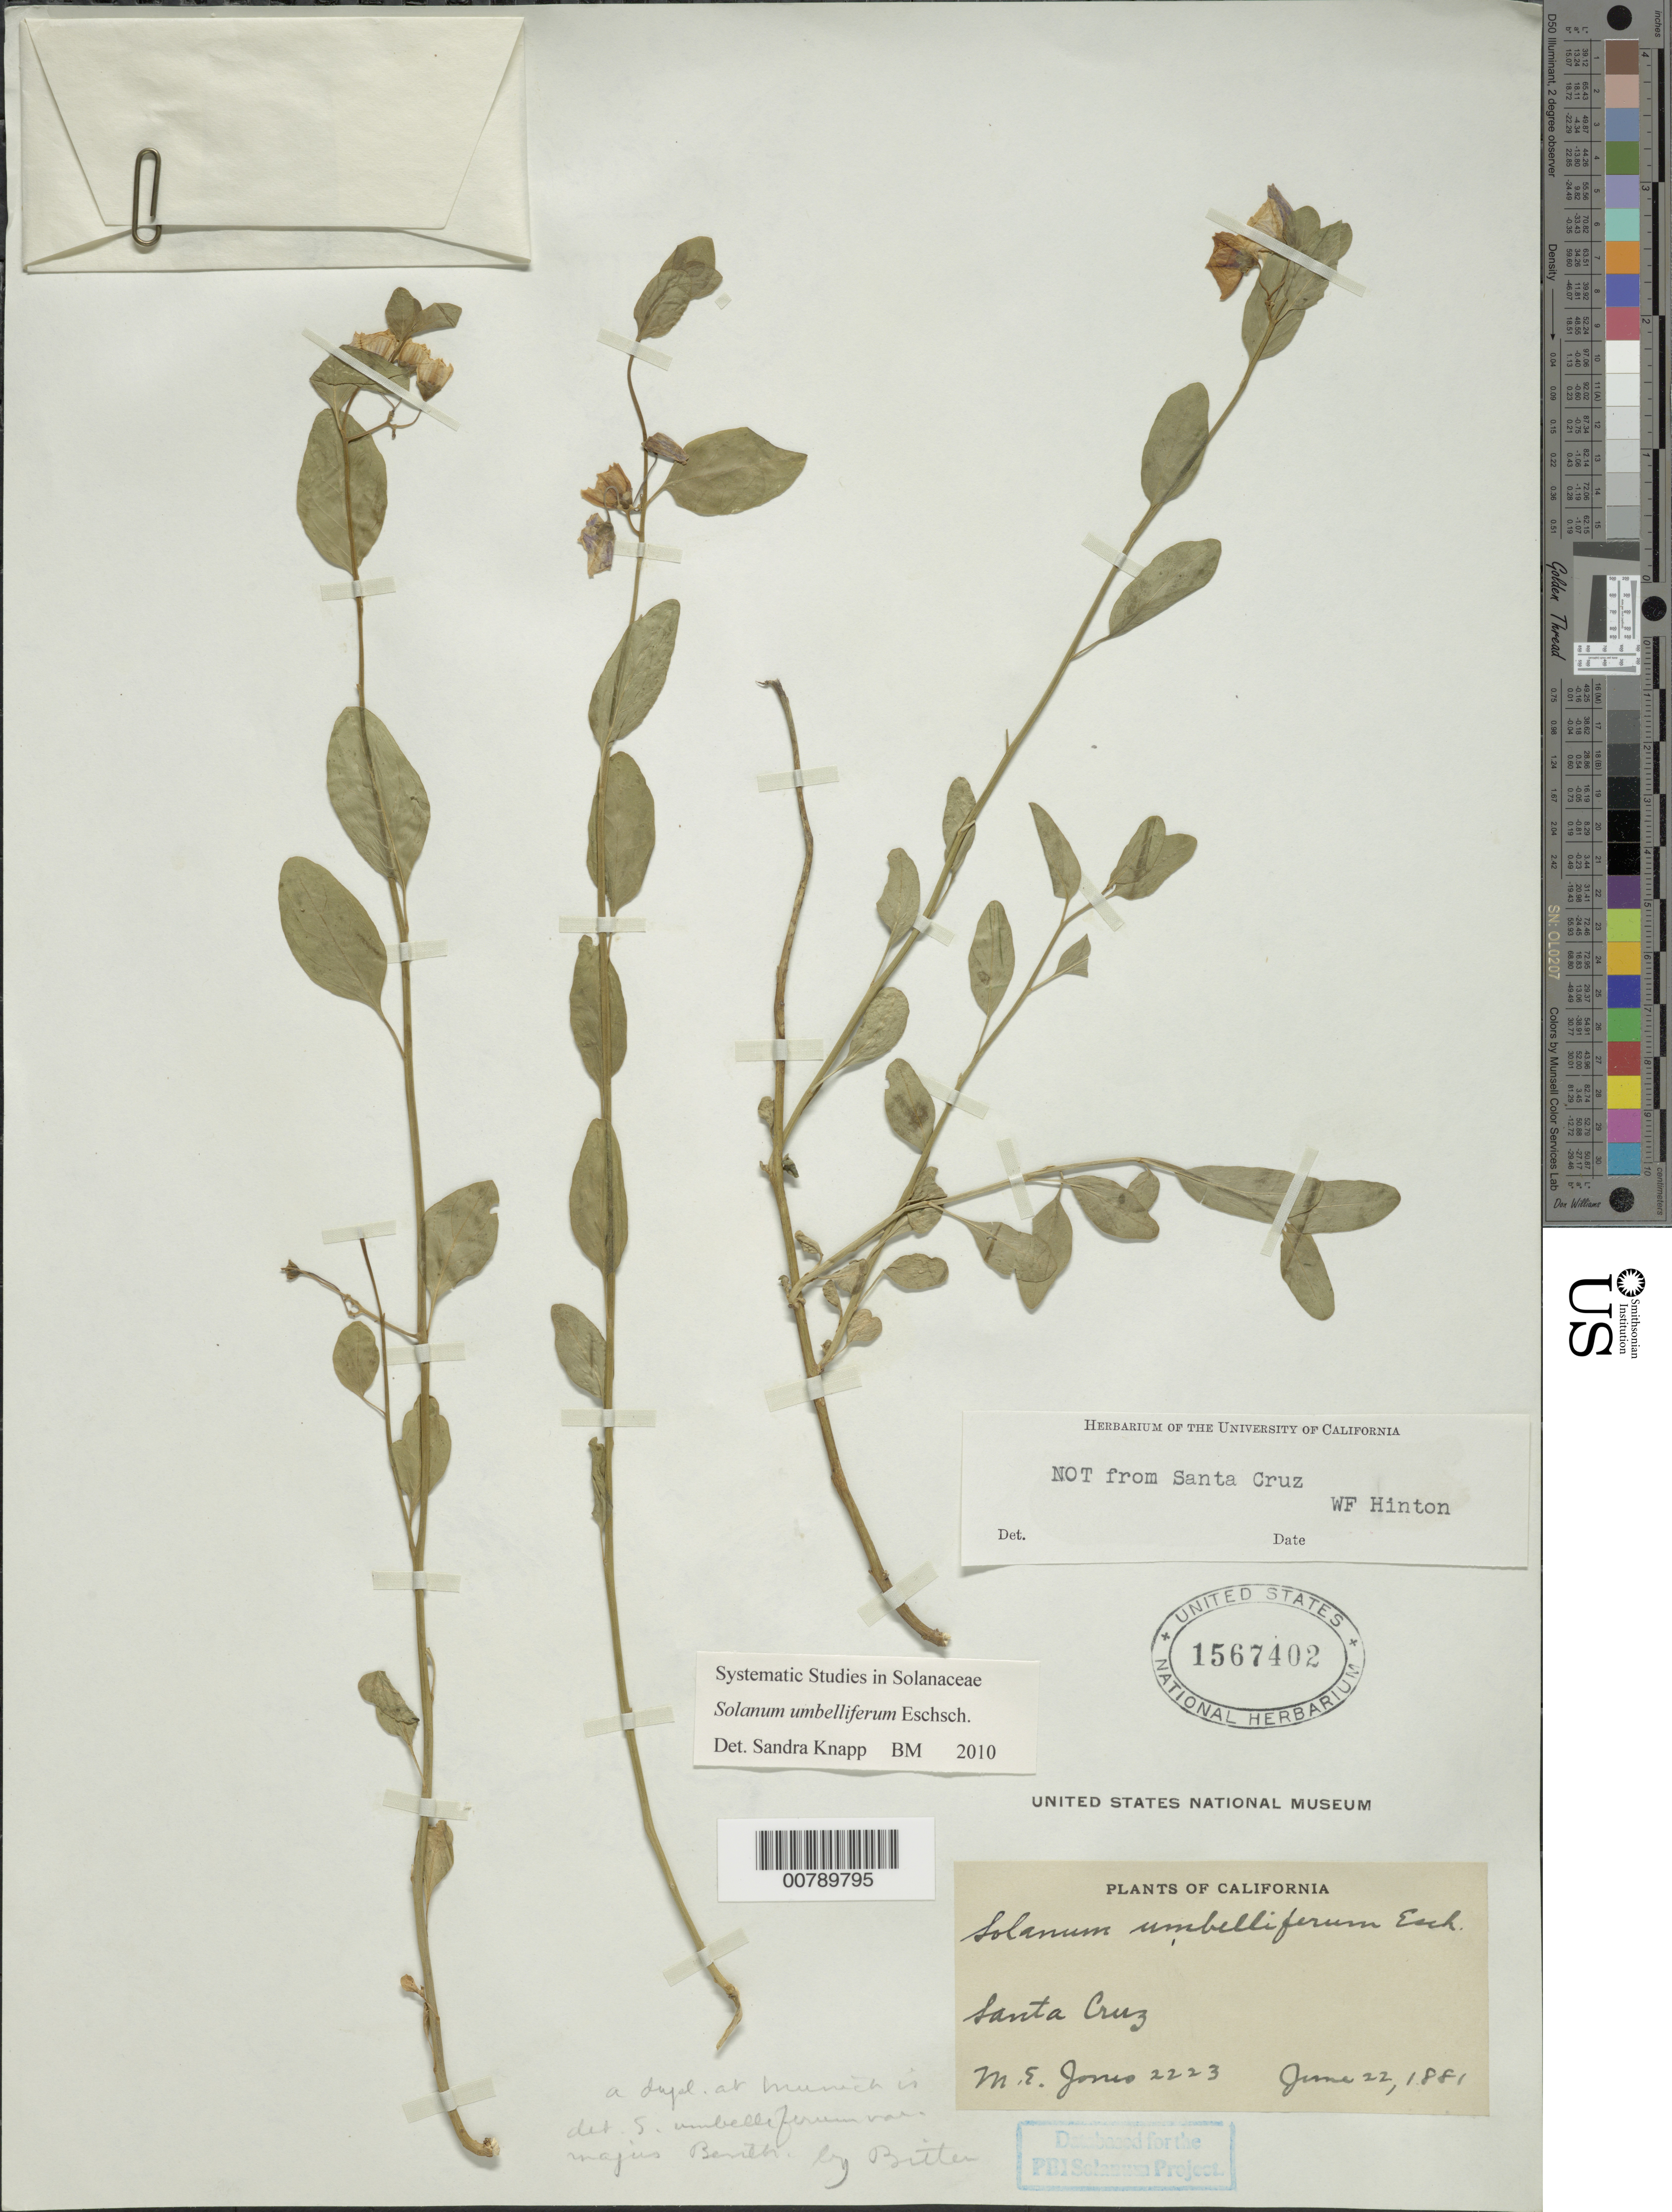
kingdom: Plantae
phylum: Tracheophyta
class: Magnoliopsida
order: Solanales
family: Solanaceae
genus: Solanum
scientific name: Solanum umbelliferum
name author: Eschsch.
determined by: Knapp, S. D.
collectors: E. M. Jones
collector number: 2223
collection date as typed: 22 Jun 1881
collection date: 1881-06-22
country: United States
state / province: California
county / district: Santa Cruz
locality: Santa Cruz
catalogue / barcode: US 1567402